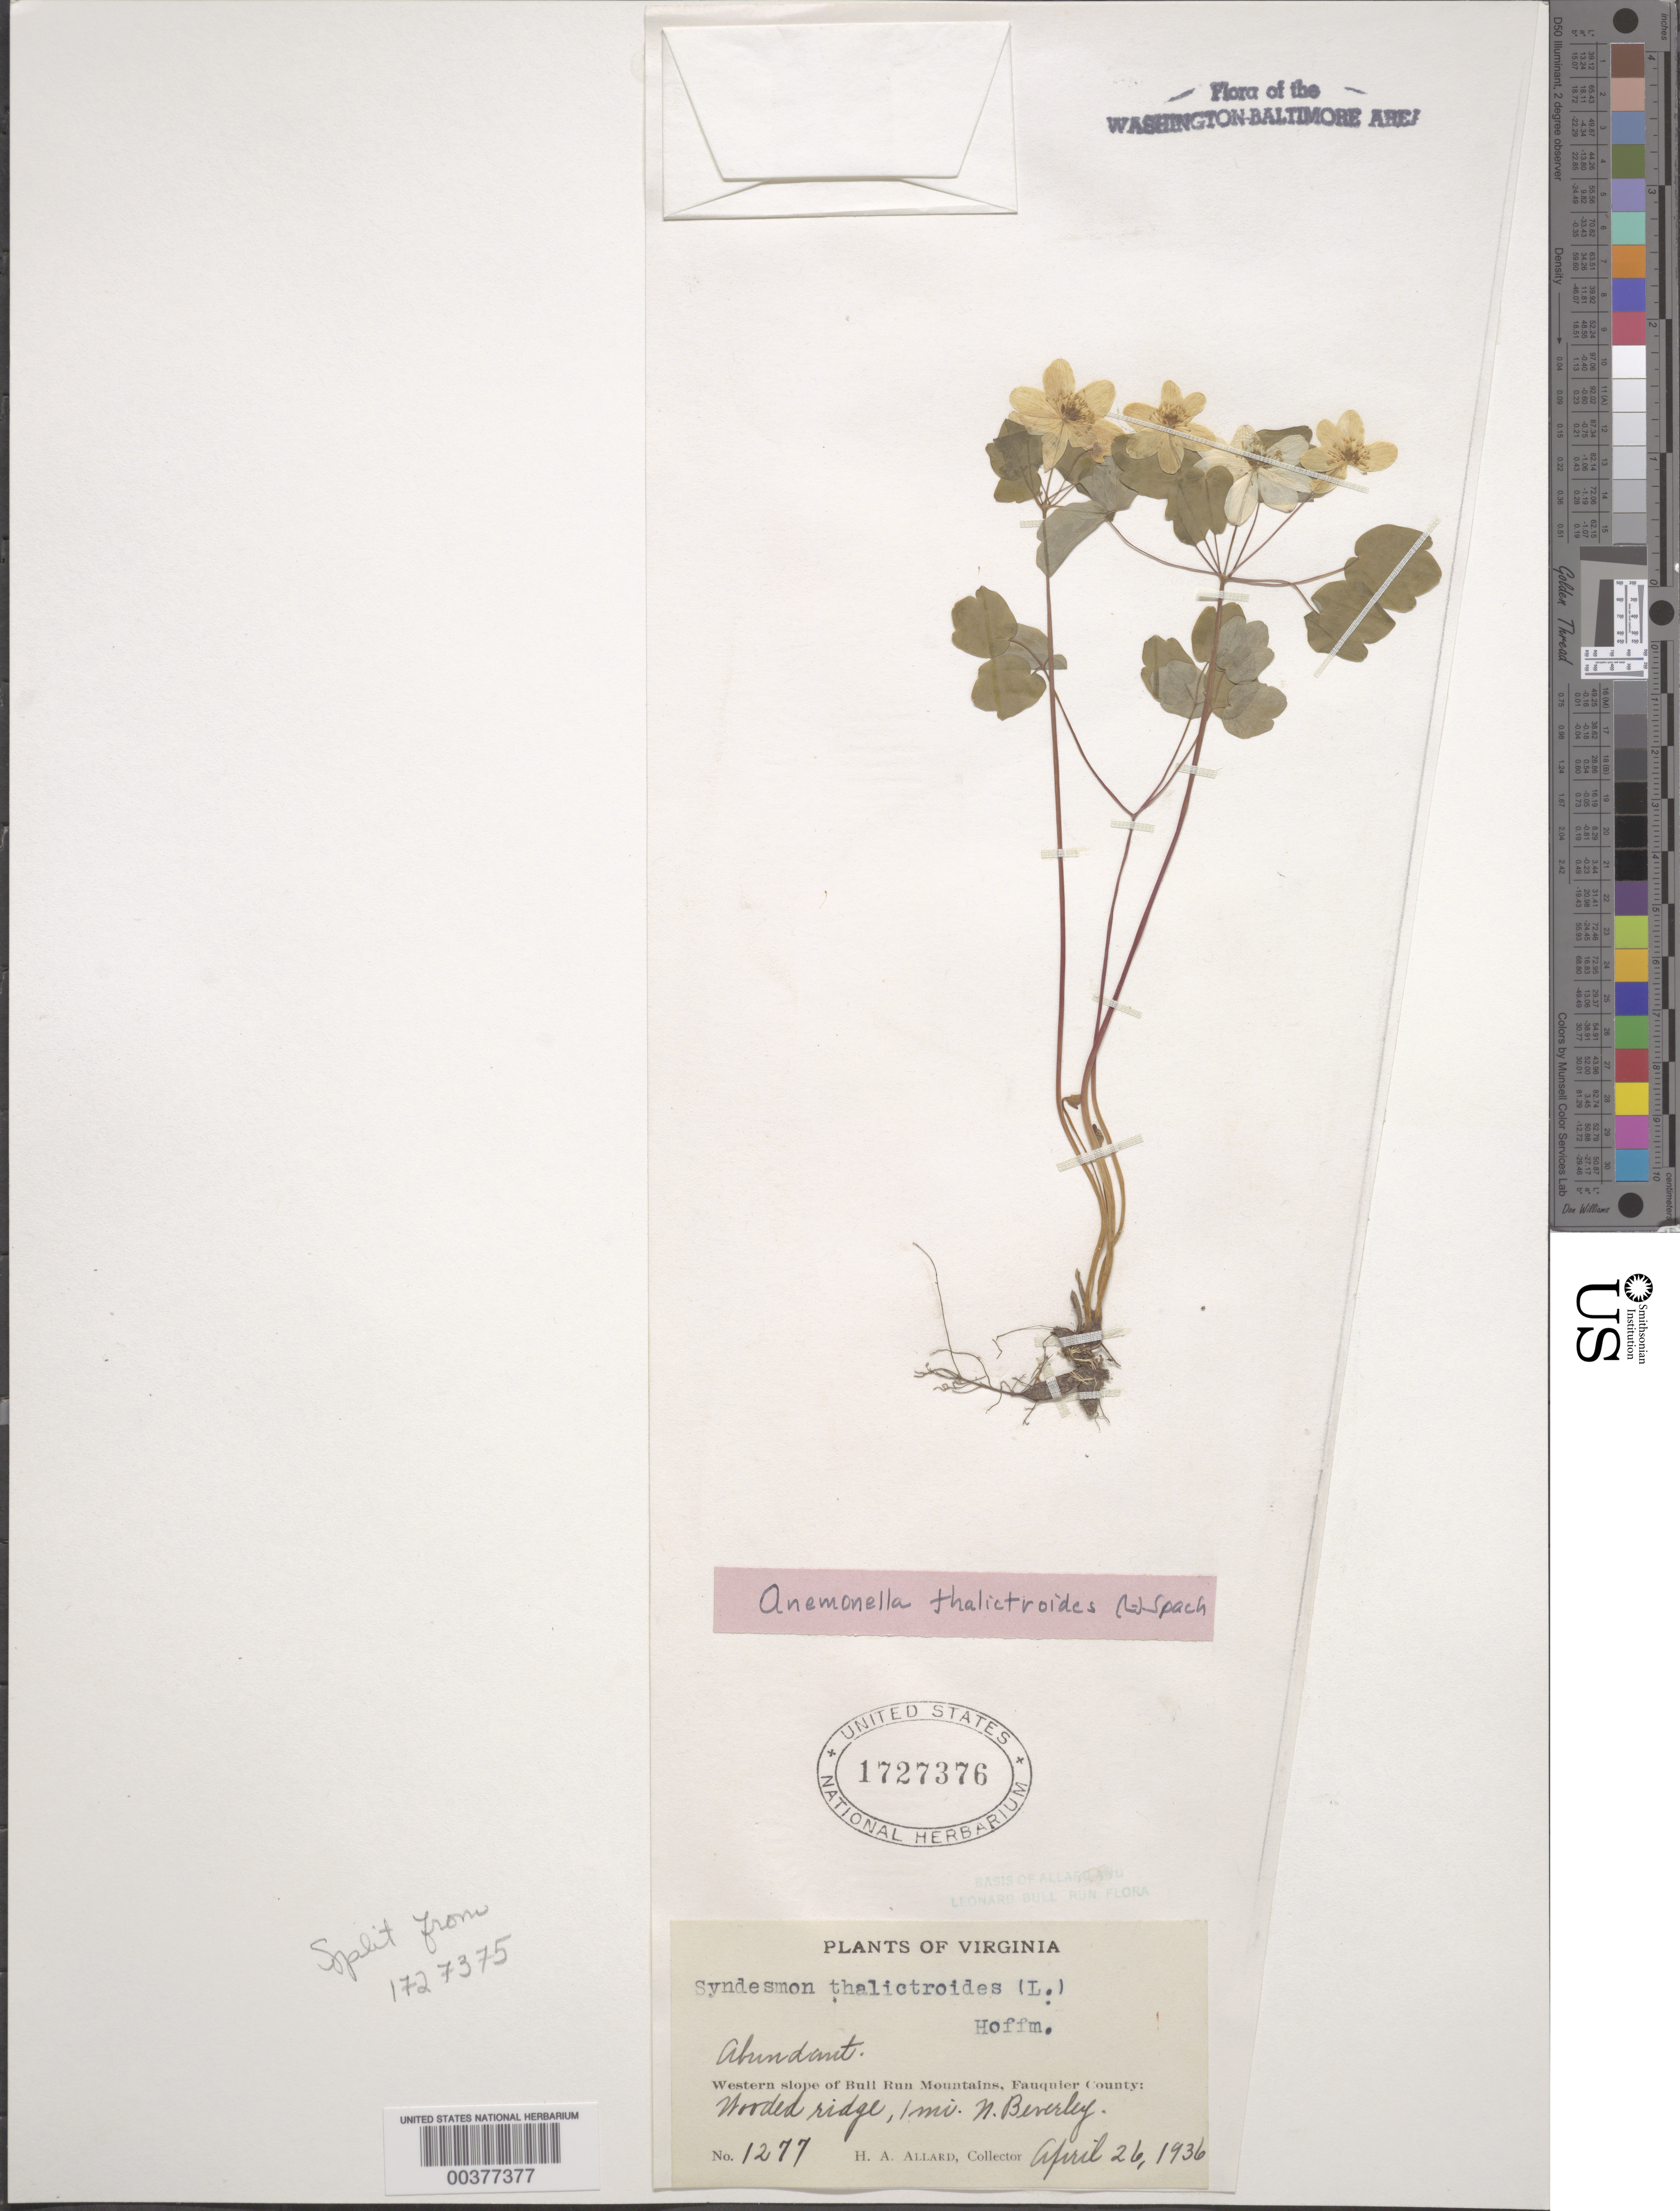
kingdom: Plantae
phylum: Tracheophyta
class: Magnoliopsida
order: Ranunculales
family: Ranunculaceae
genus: Thalictrum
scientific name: Thalictrum thalictroides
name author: (L.) A.J. Eames & B. Boivin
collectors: H. A. Allard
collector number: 1277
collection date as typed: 26 Apr 1936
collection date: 1936-04-26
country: United States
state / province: Virginia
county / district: Fauquier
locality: Western Slope of Bull Run Mountains, North of Beverley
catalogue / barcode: US 1727376